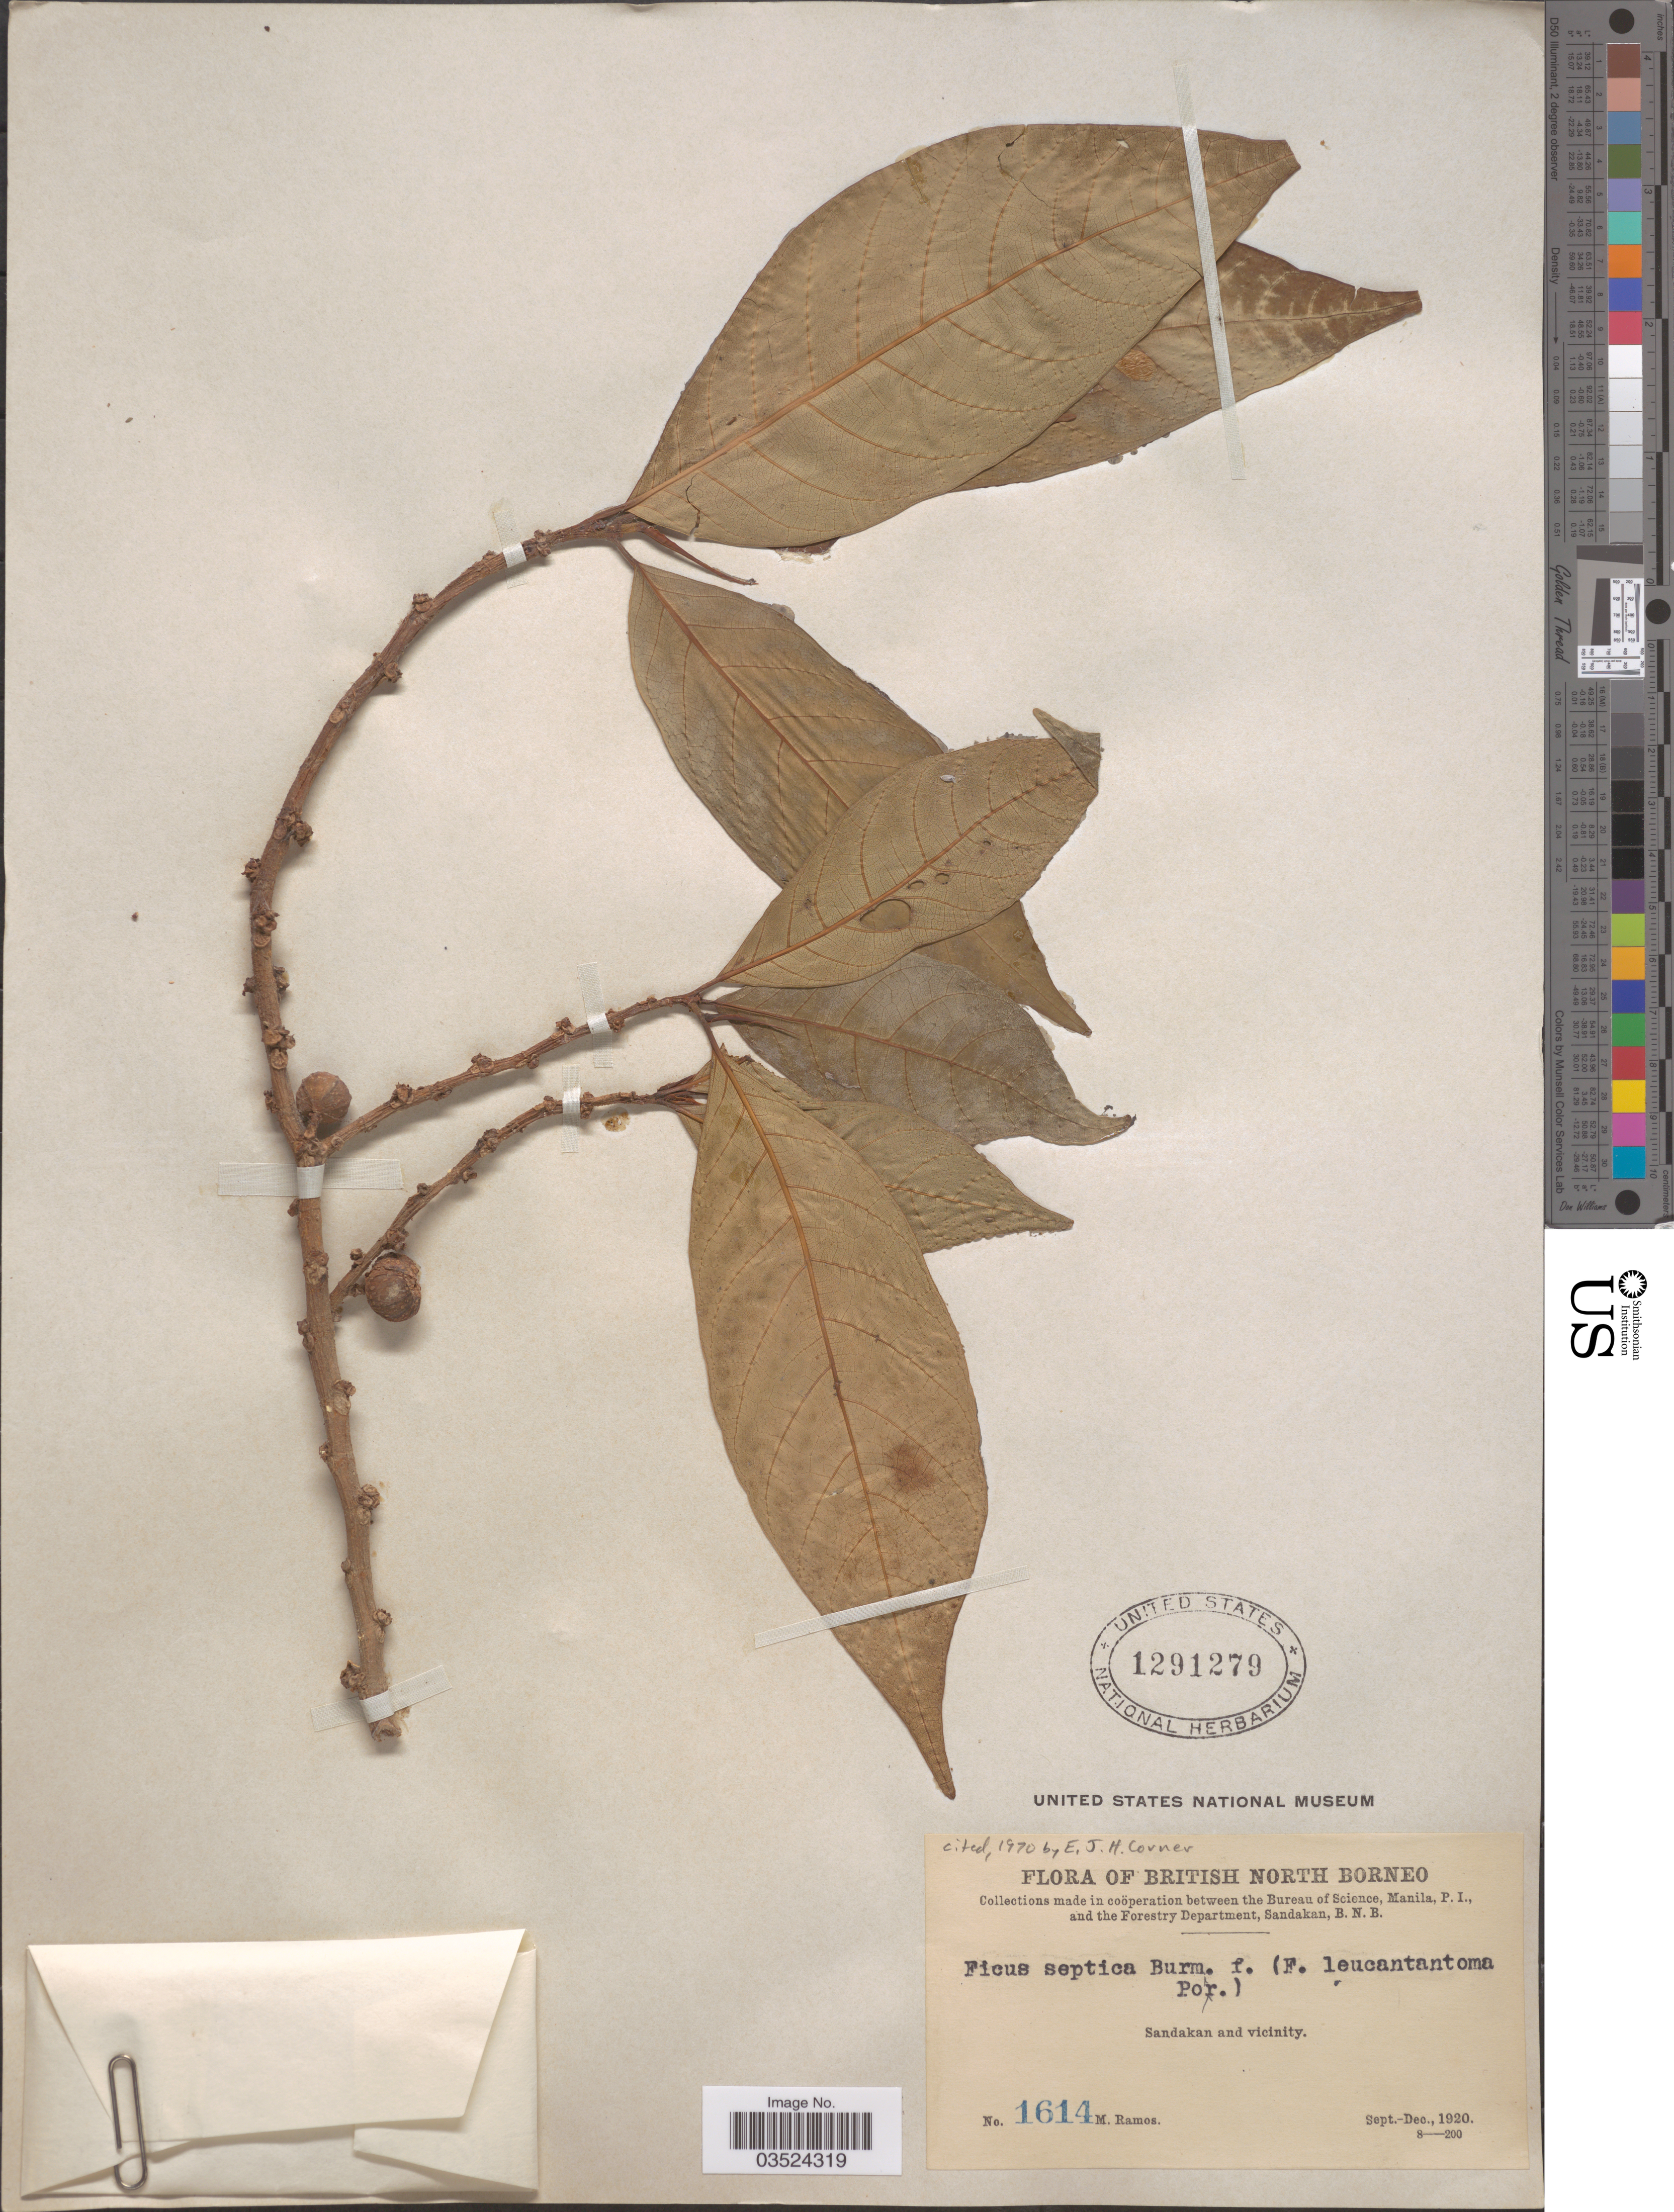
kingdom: Plantae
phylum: Tracheophyta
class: Magnoliopsida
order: Rosales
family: Moraceae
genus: Ficus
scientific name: Ficus septica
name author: Burm. f.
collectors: M. Ramos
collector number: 1614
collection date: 1920-09/1920-12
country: Malaysia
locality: British North Borneo. Sandakan and vicinity.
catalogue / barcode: US 1291279